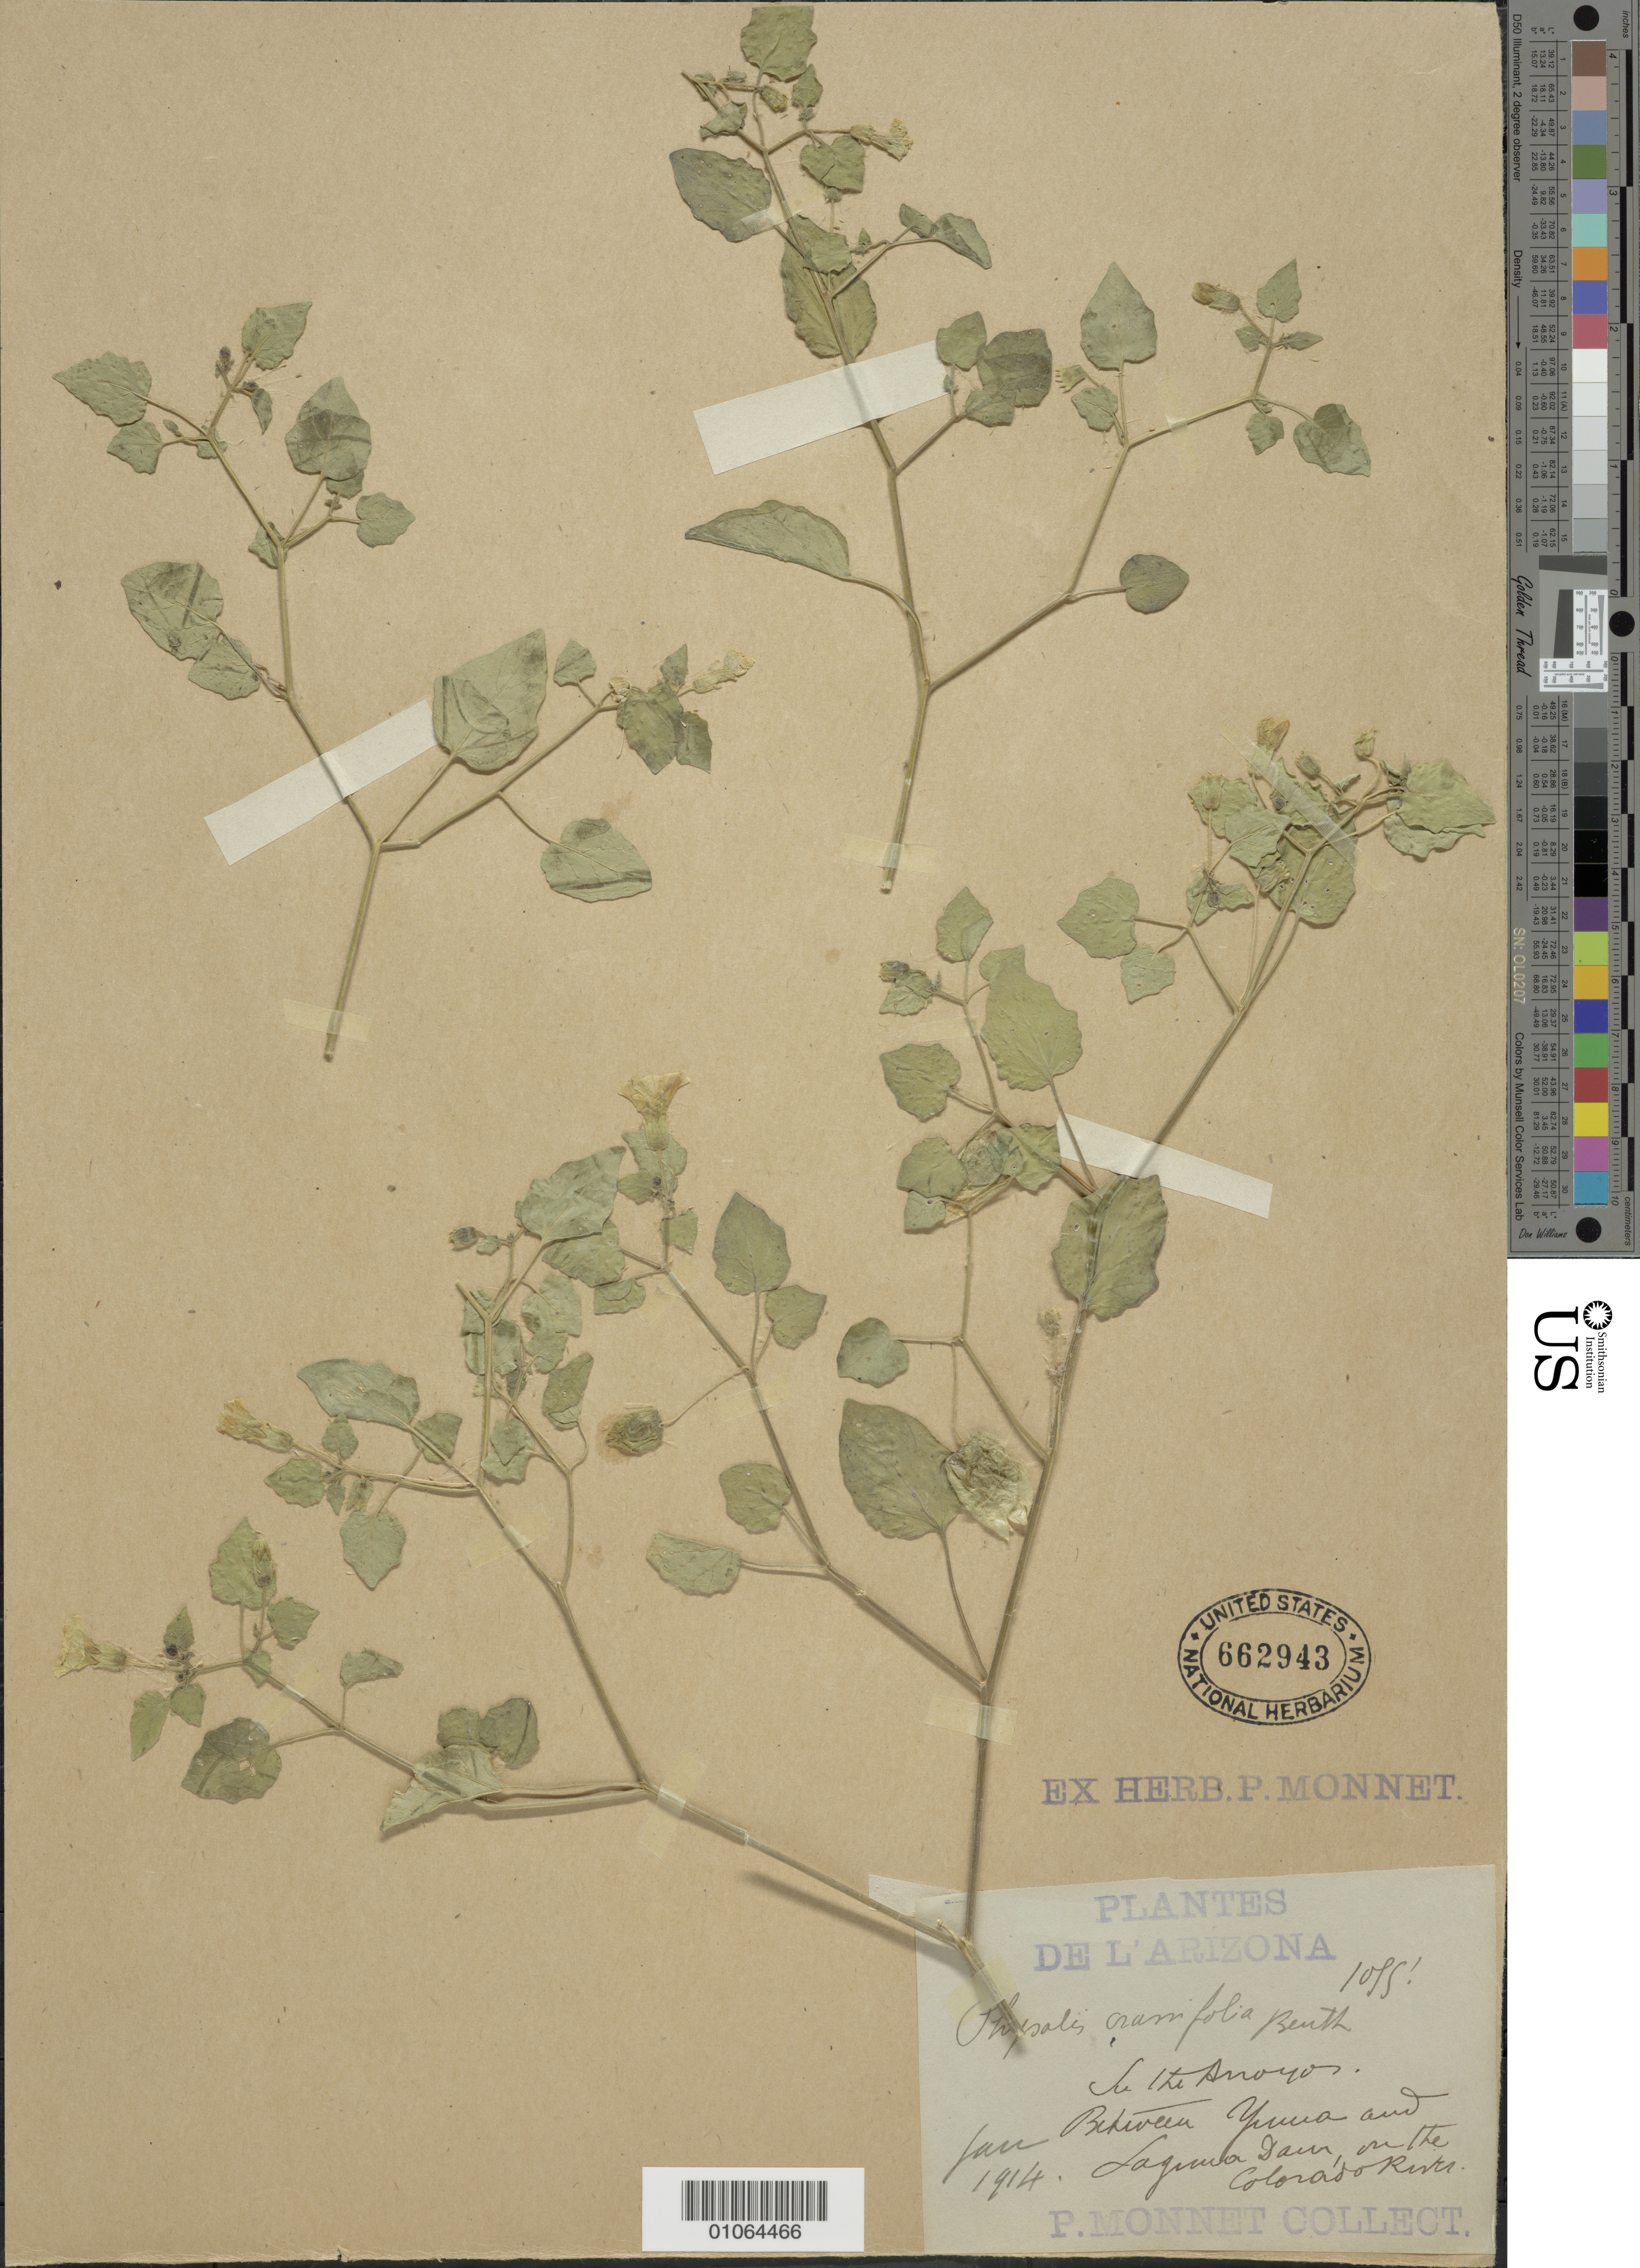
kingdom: Plantae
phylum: Tracheophyta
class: Magnoliopsida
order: Solanales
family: Solanaceae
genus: Physalis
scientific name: Physalis crassifolia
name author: Benth.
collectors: P. Monnet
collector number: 1055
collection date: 1914-01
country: United States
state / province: Arizona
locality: In the Arroyos. Between Yuma and Laguna Dam, on the Colorado River.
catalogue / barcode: US 662943